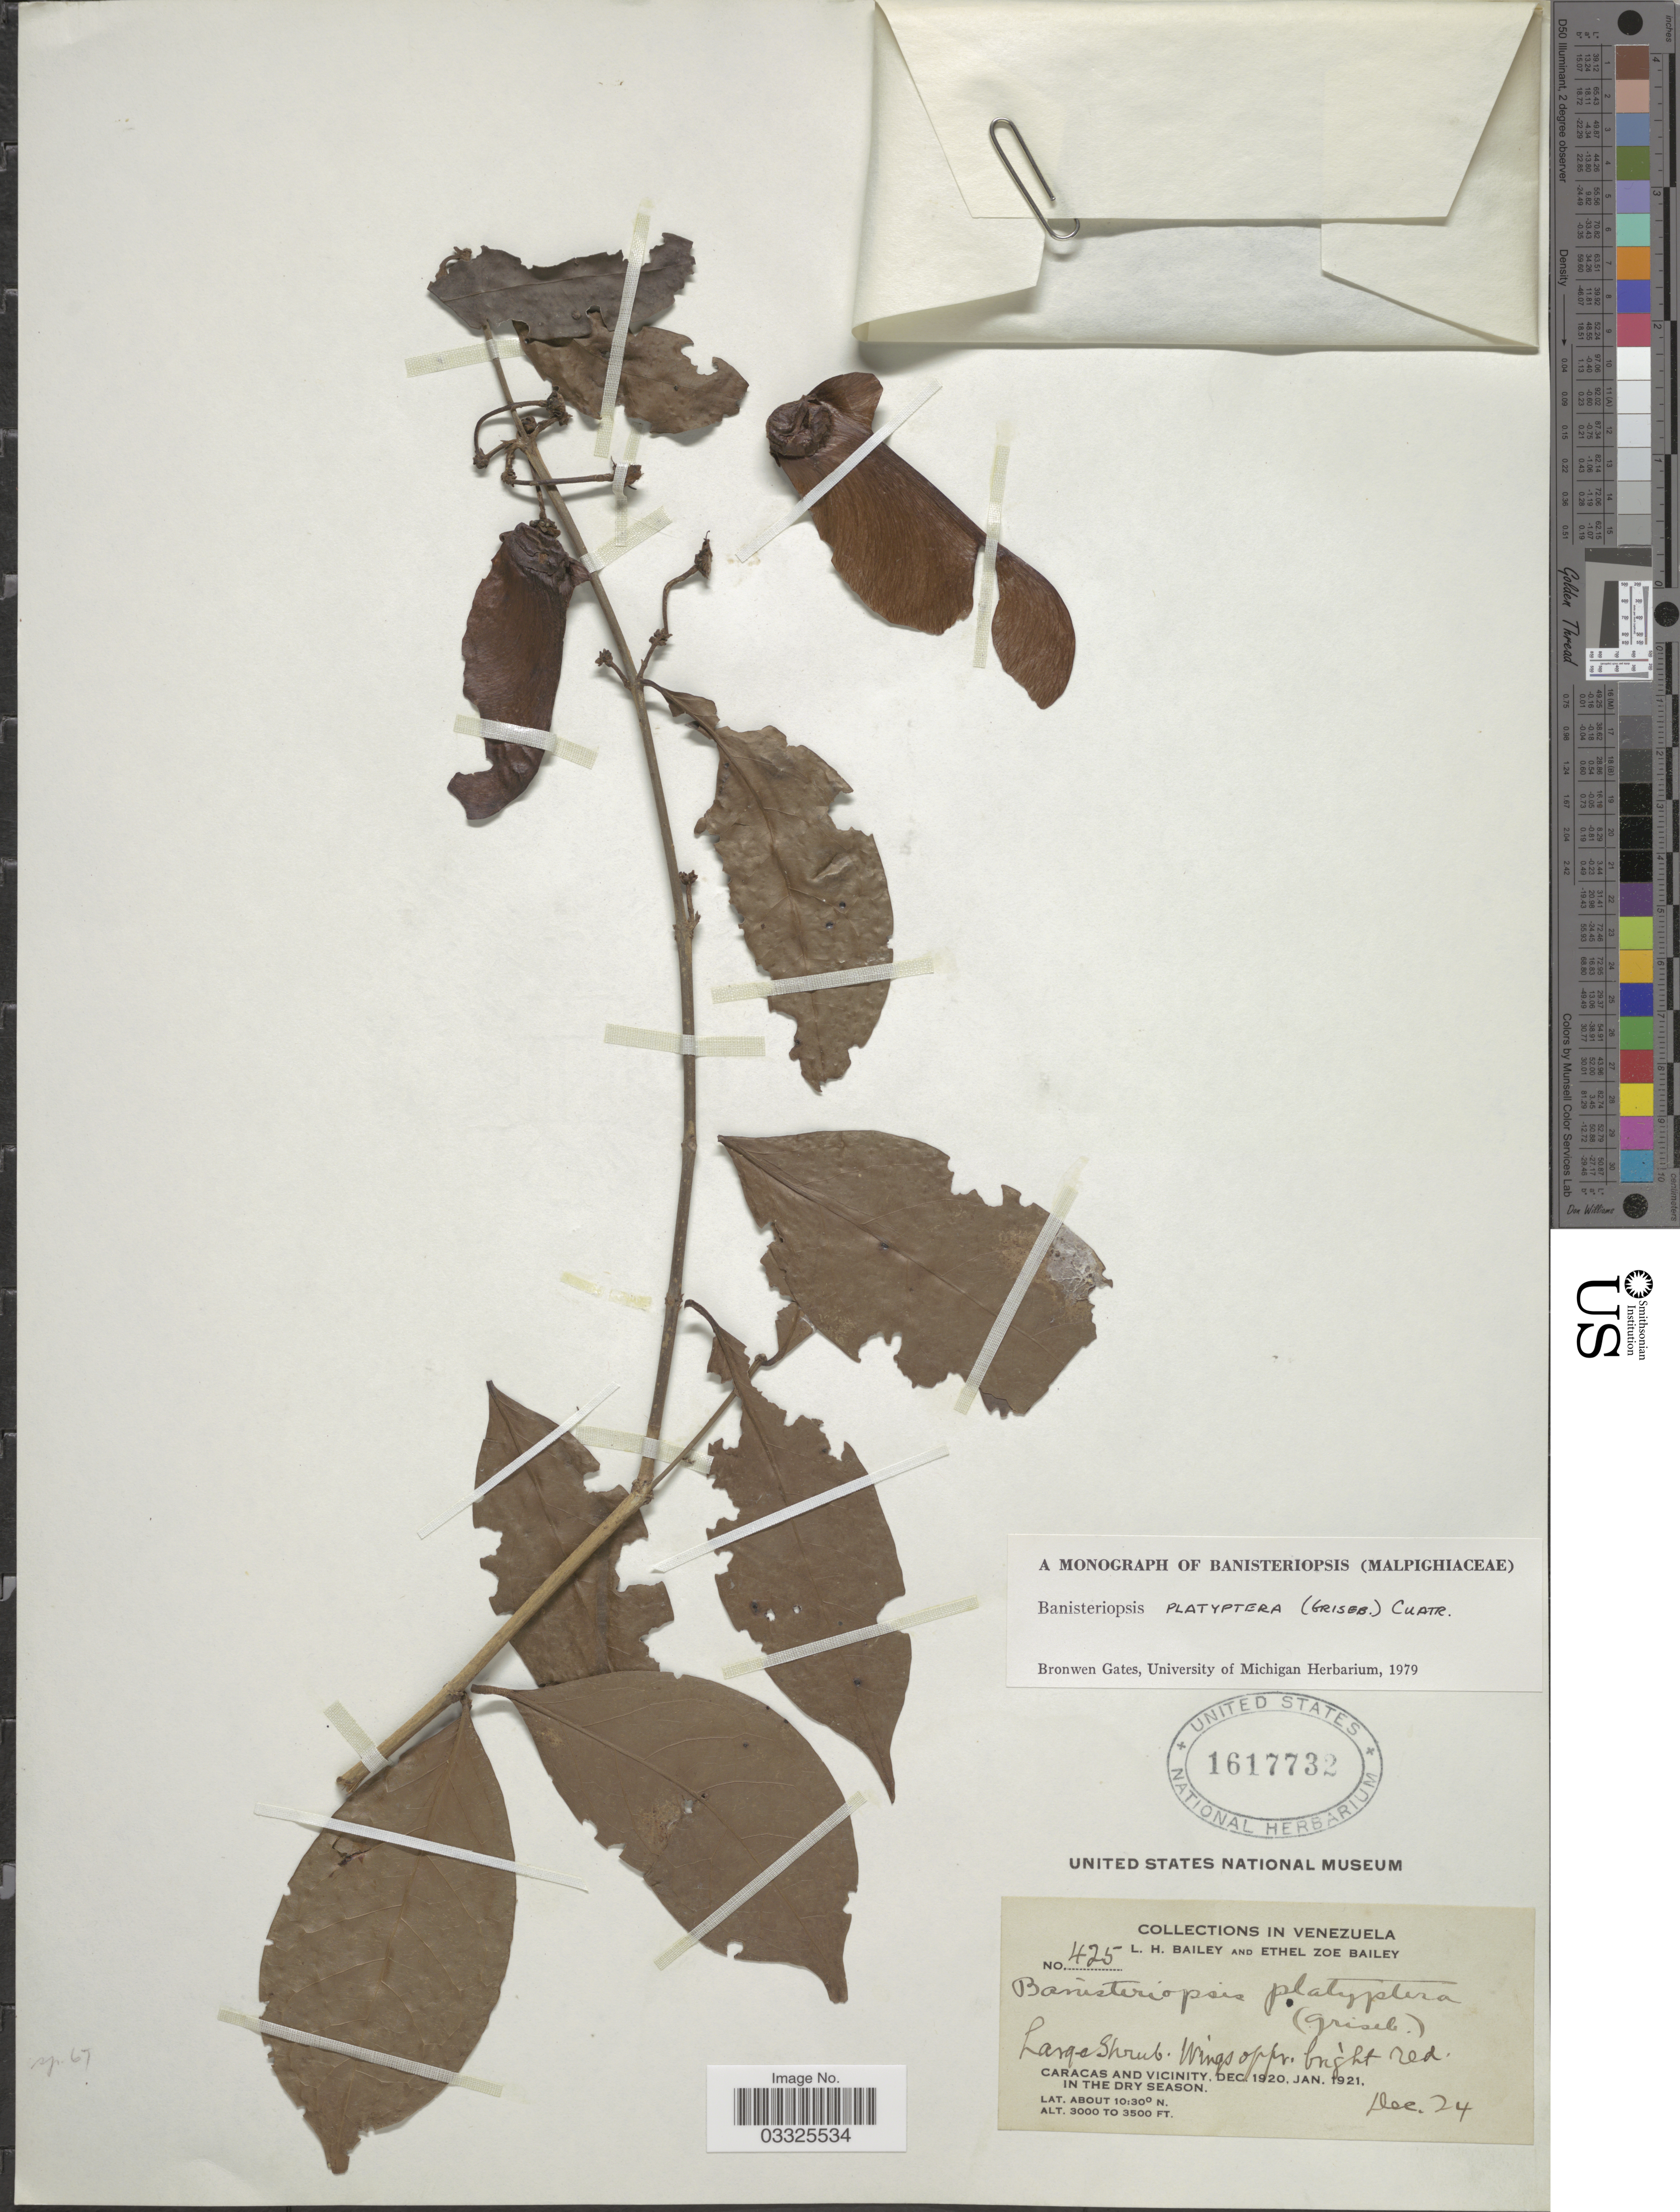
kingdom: Plantae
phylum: Tracheophyta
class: Magnoliopsida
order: Malpighiales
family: Malpighiaceae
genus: Banisteriopsis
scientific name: Banisteriopsis platyptera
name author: (Griseb.) Cuatrec.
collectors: L. H. Bailey & E. Z. Bailey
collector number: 425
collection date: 1920-12-24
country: Venezuela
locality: Caracas and vicinity.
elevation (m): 914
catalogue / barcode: US 1617732